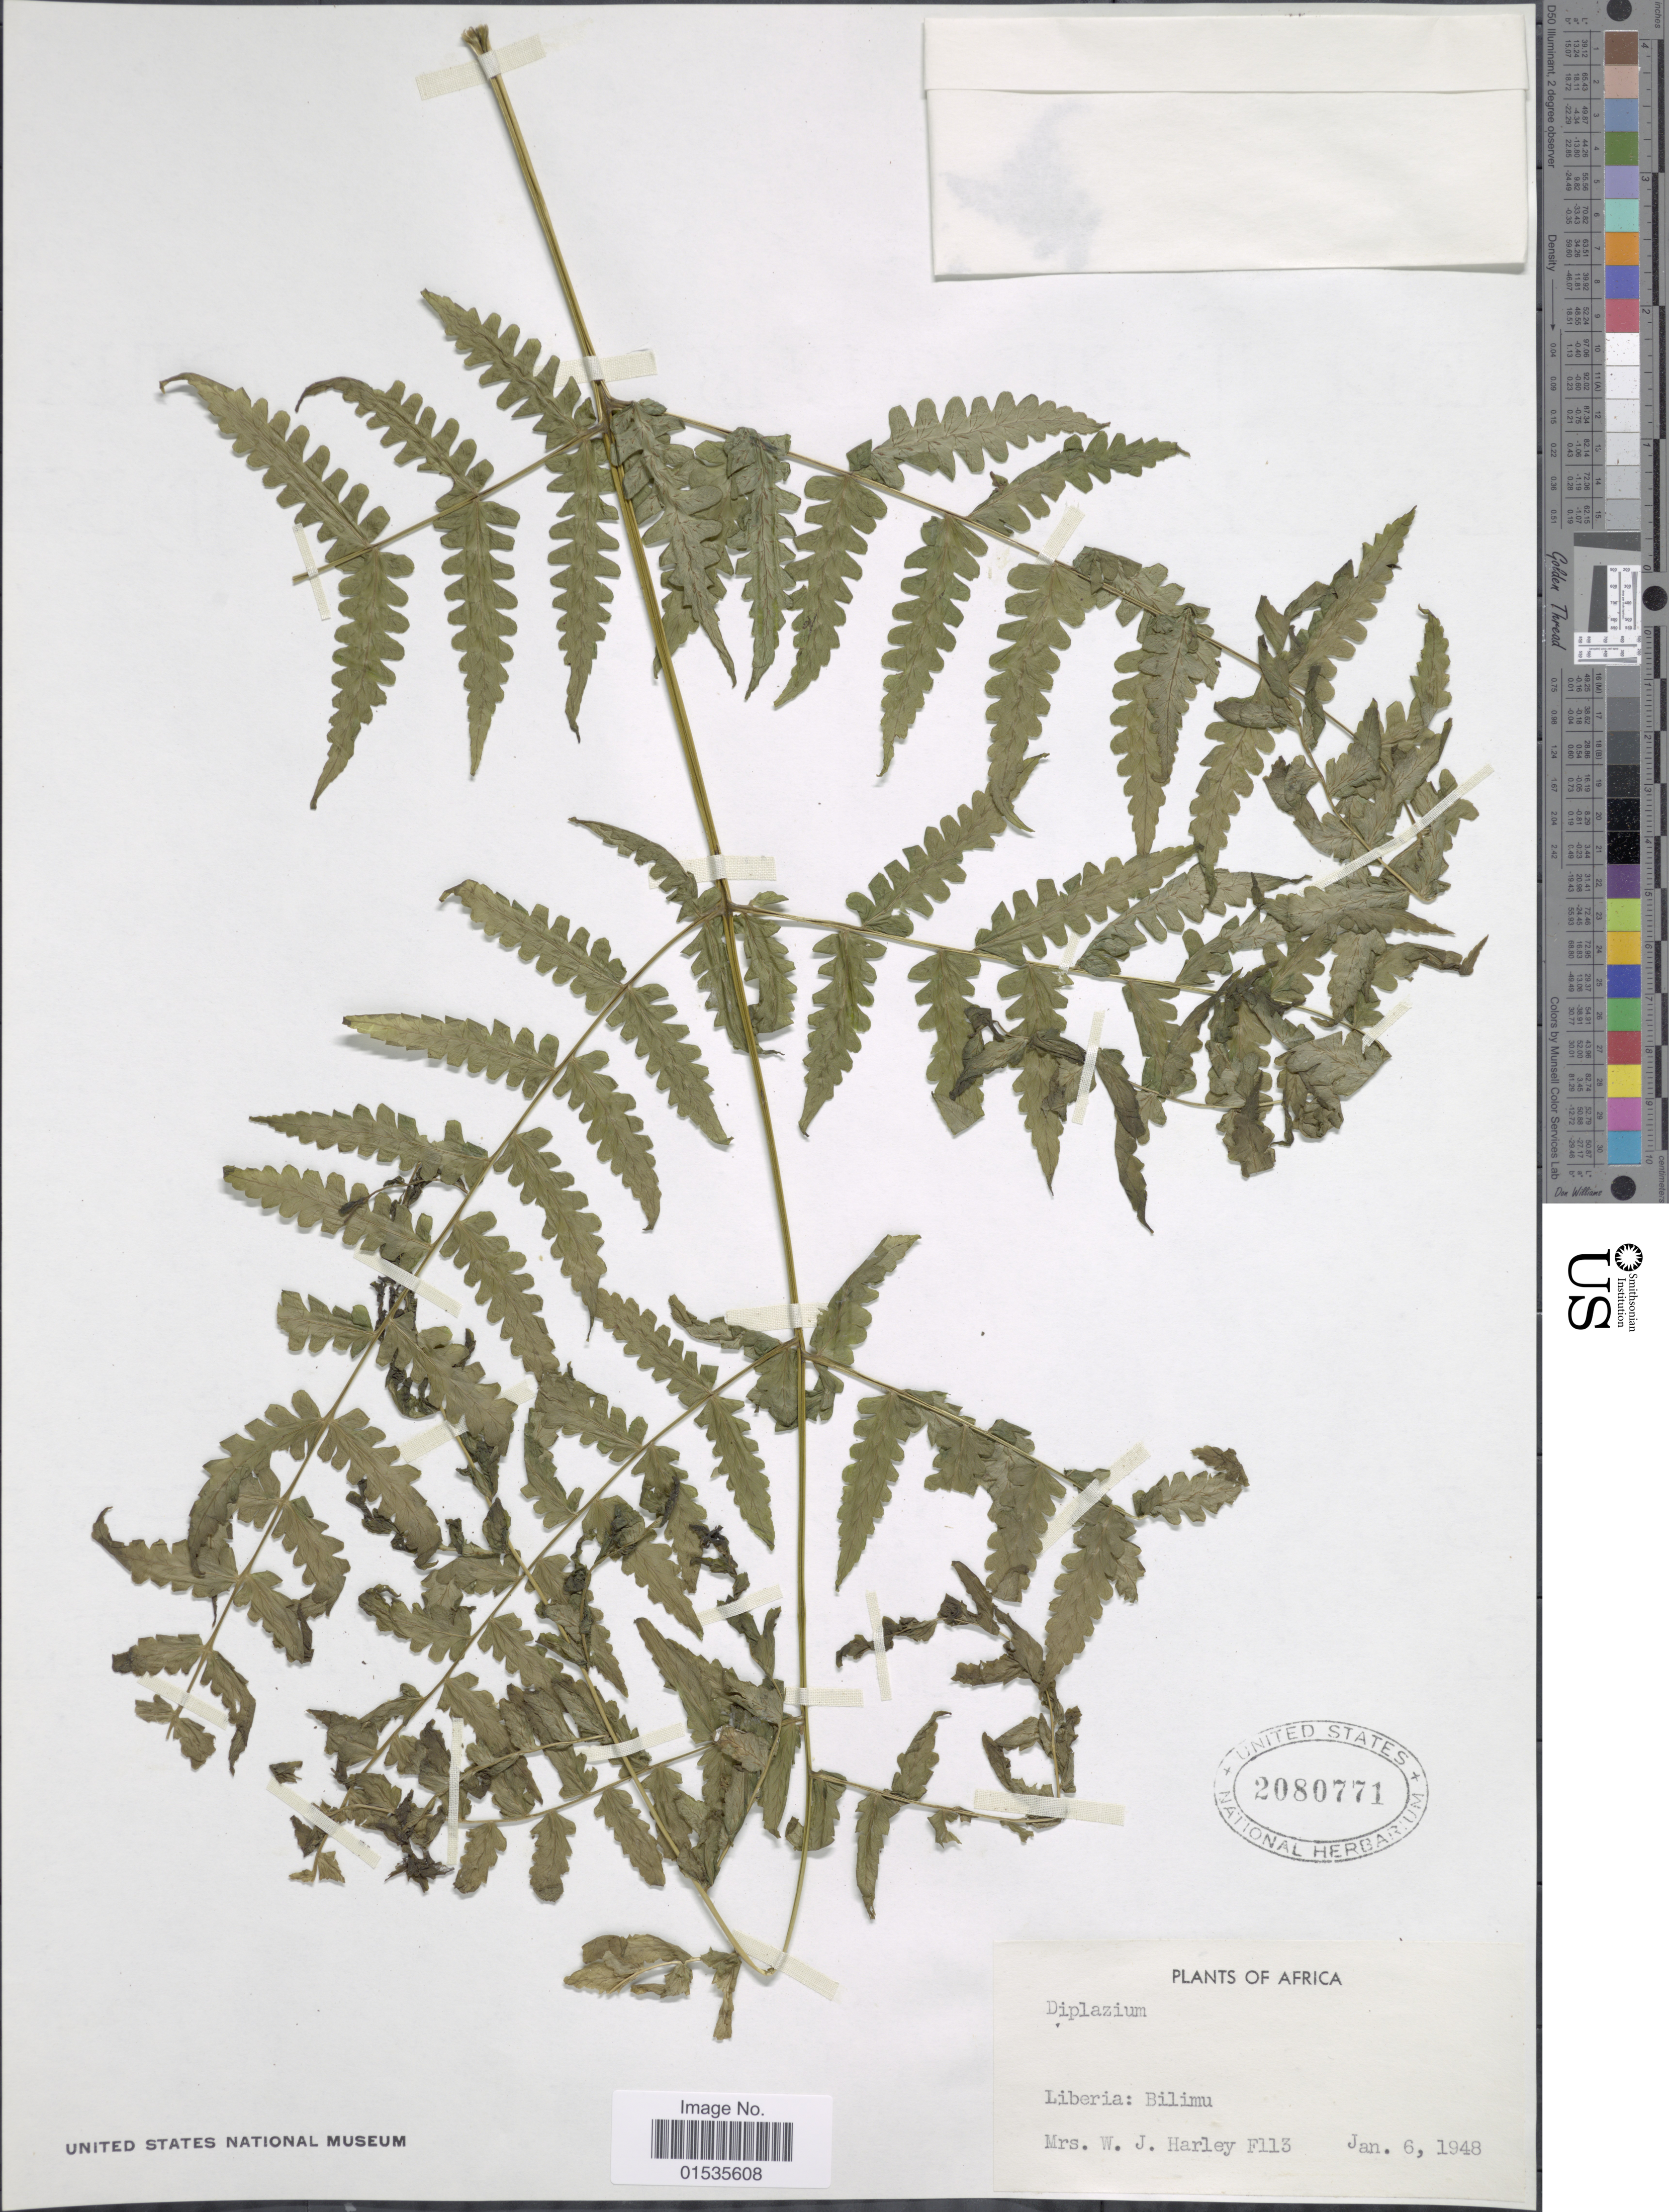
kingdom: Plantae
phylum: Tracheophyta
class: Polypodiopsida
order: Polypodiales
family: Athyriaceae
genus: Diplazium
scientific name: Diplazium sp.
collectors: W. Harley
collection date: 1948-01-06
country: Liberia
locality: Bilimu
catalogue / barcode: US 2080771